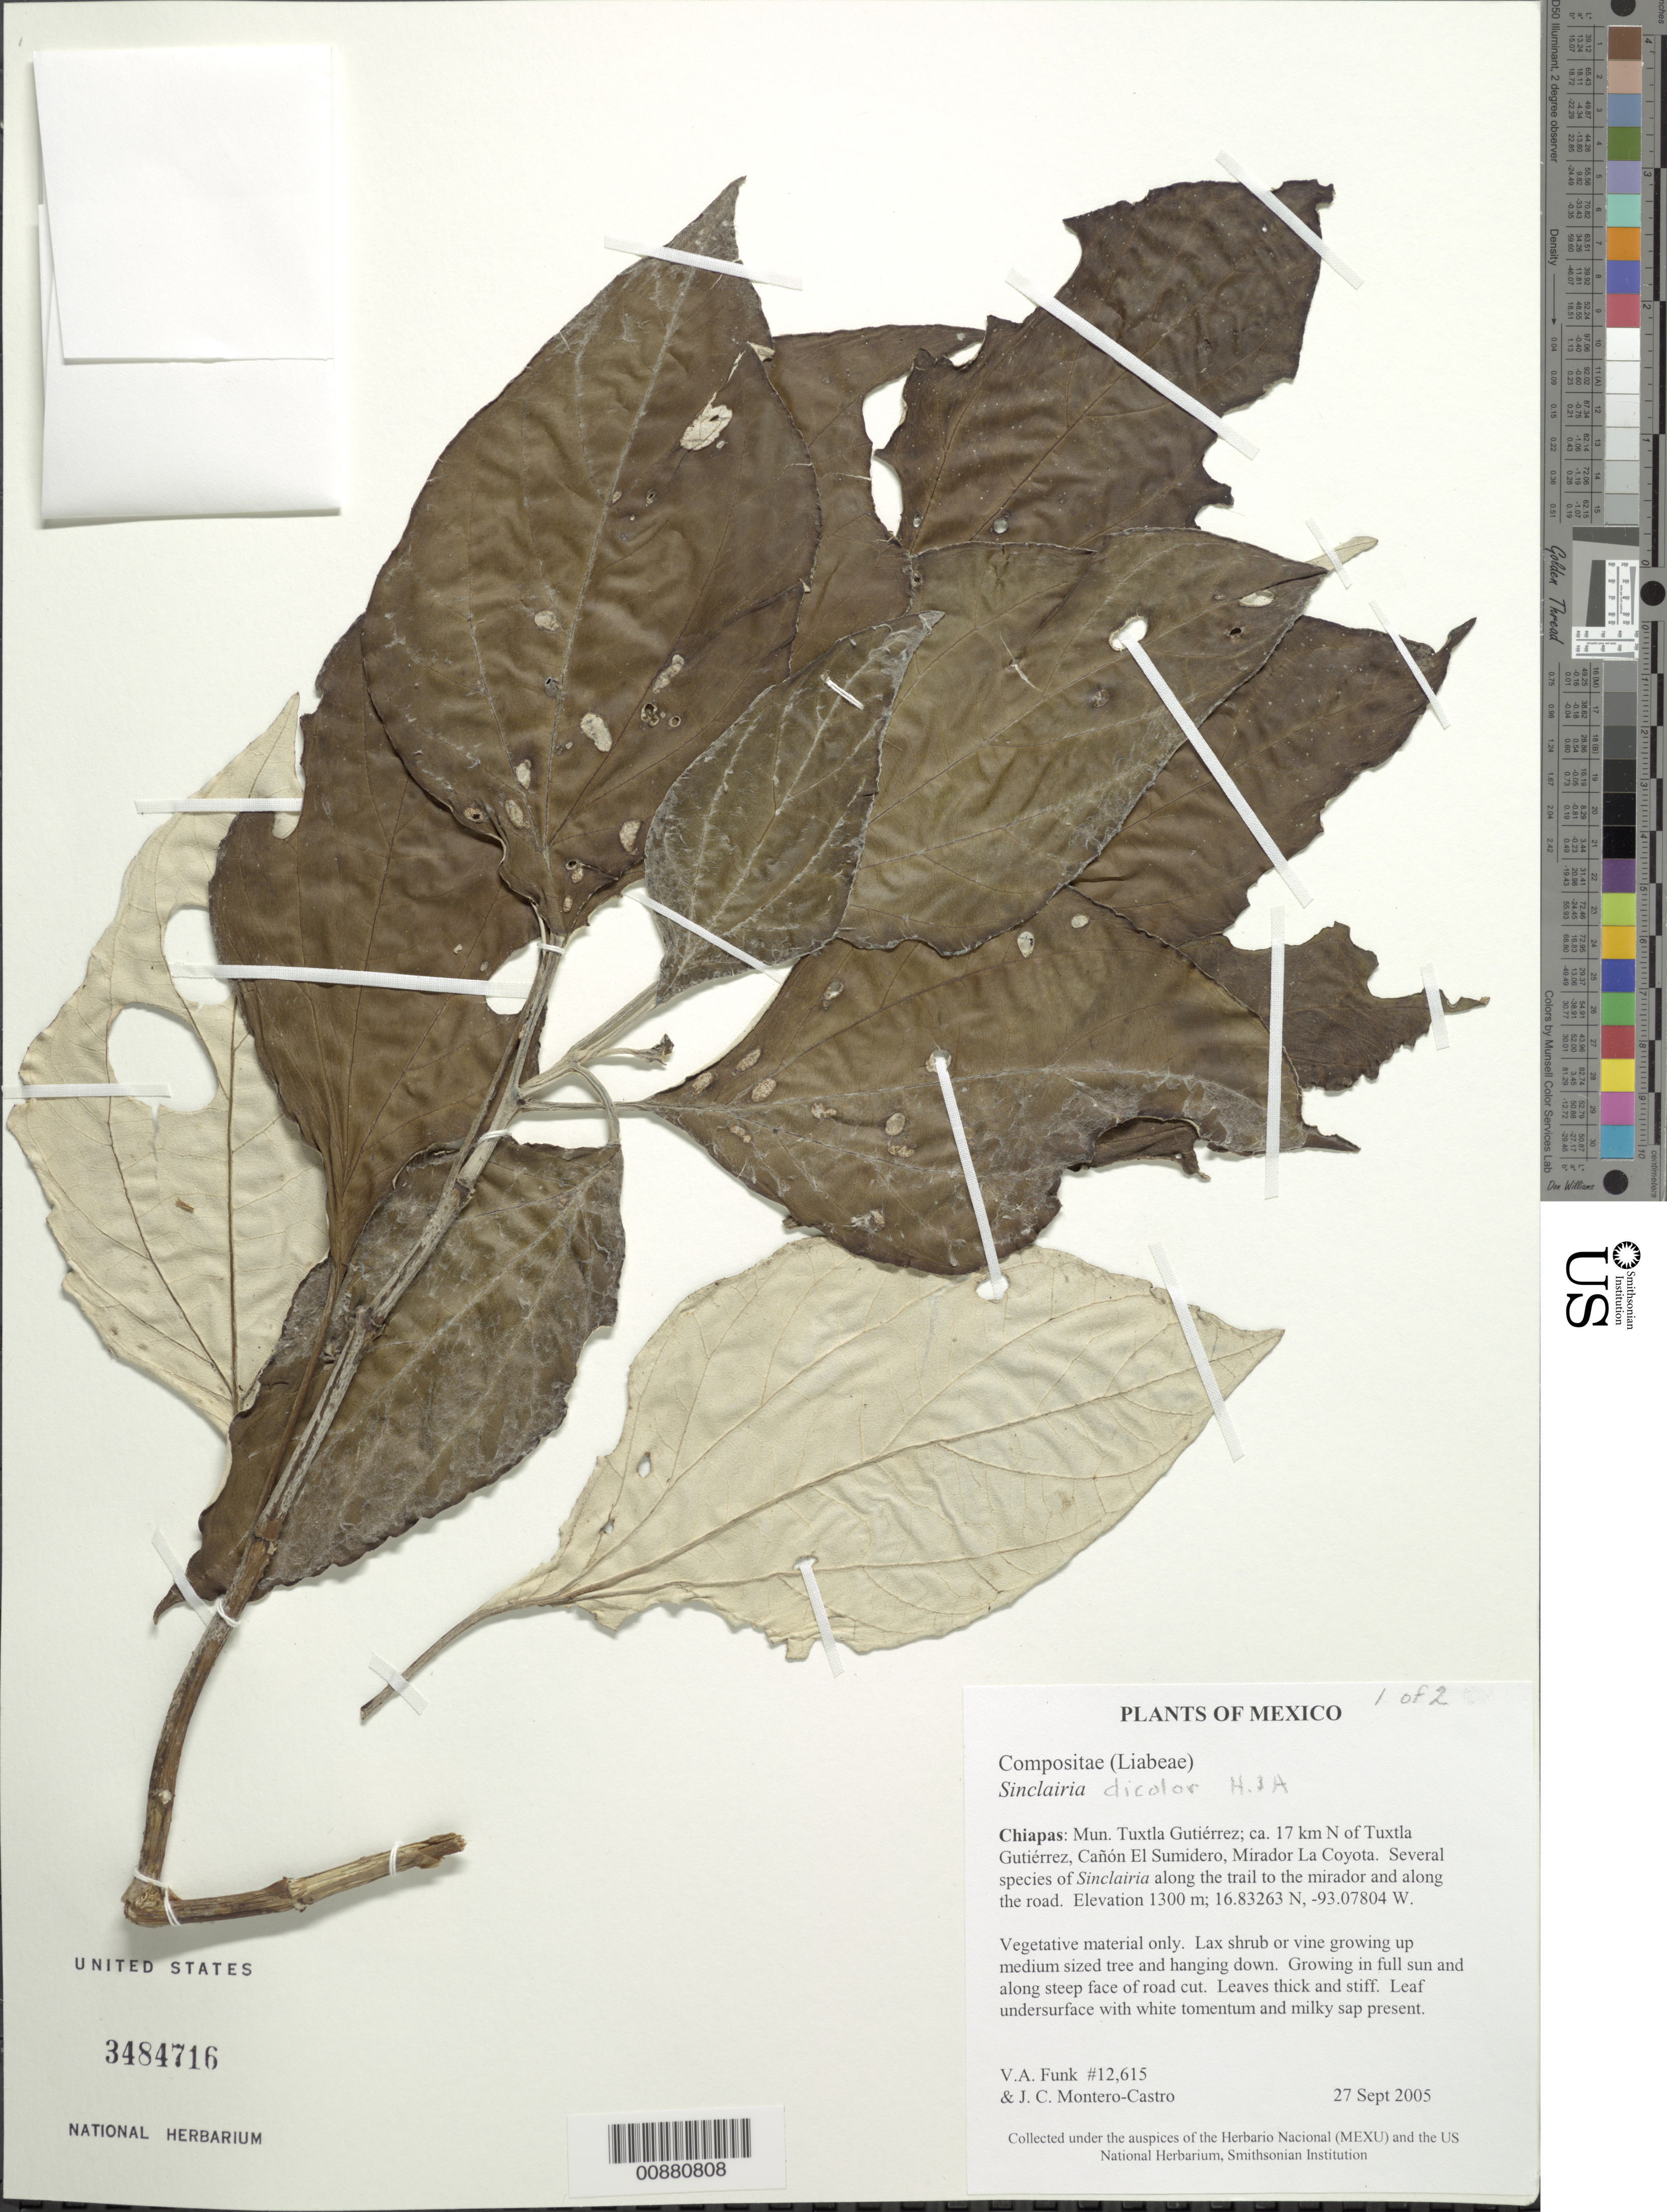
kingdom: Plantae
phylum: Tracheophyta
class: Magnoliopsida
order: Asterales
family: Asteraceae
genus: Sinclairia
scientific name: Sinclairia discolor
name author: Hook. & Arn.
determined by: Funk, Vicki A., (BOT), Smithsonian Institution - National Museum of Natural History (UNITED STATES)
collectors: V. Funk & J. Montero-Castro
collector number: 12615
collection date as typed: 27 September 2005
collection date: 2005-09-27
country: Mexico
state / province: Chiapas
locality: Mun. Tuxtla Gutiérrez; ca. 17 km N of Tuxtla Gutiérrez, Cañon El Sumidero, Mirador La Coyota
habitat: Several species of Sinclairia along trail to mirador and along road; full sun and along steep face of road cut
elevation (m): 1300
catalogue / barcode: US 3484716